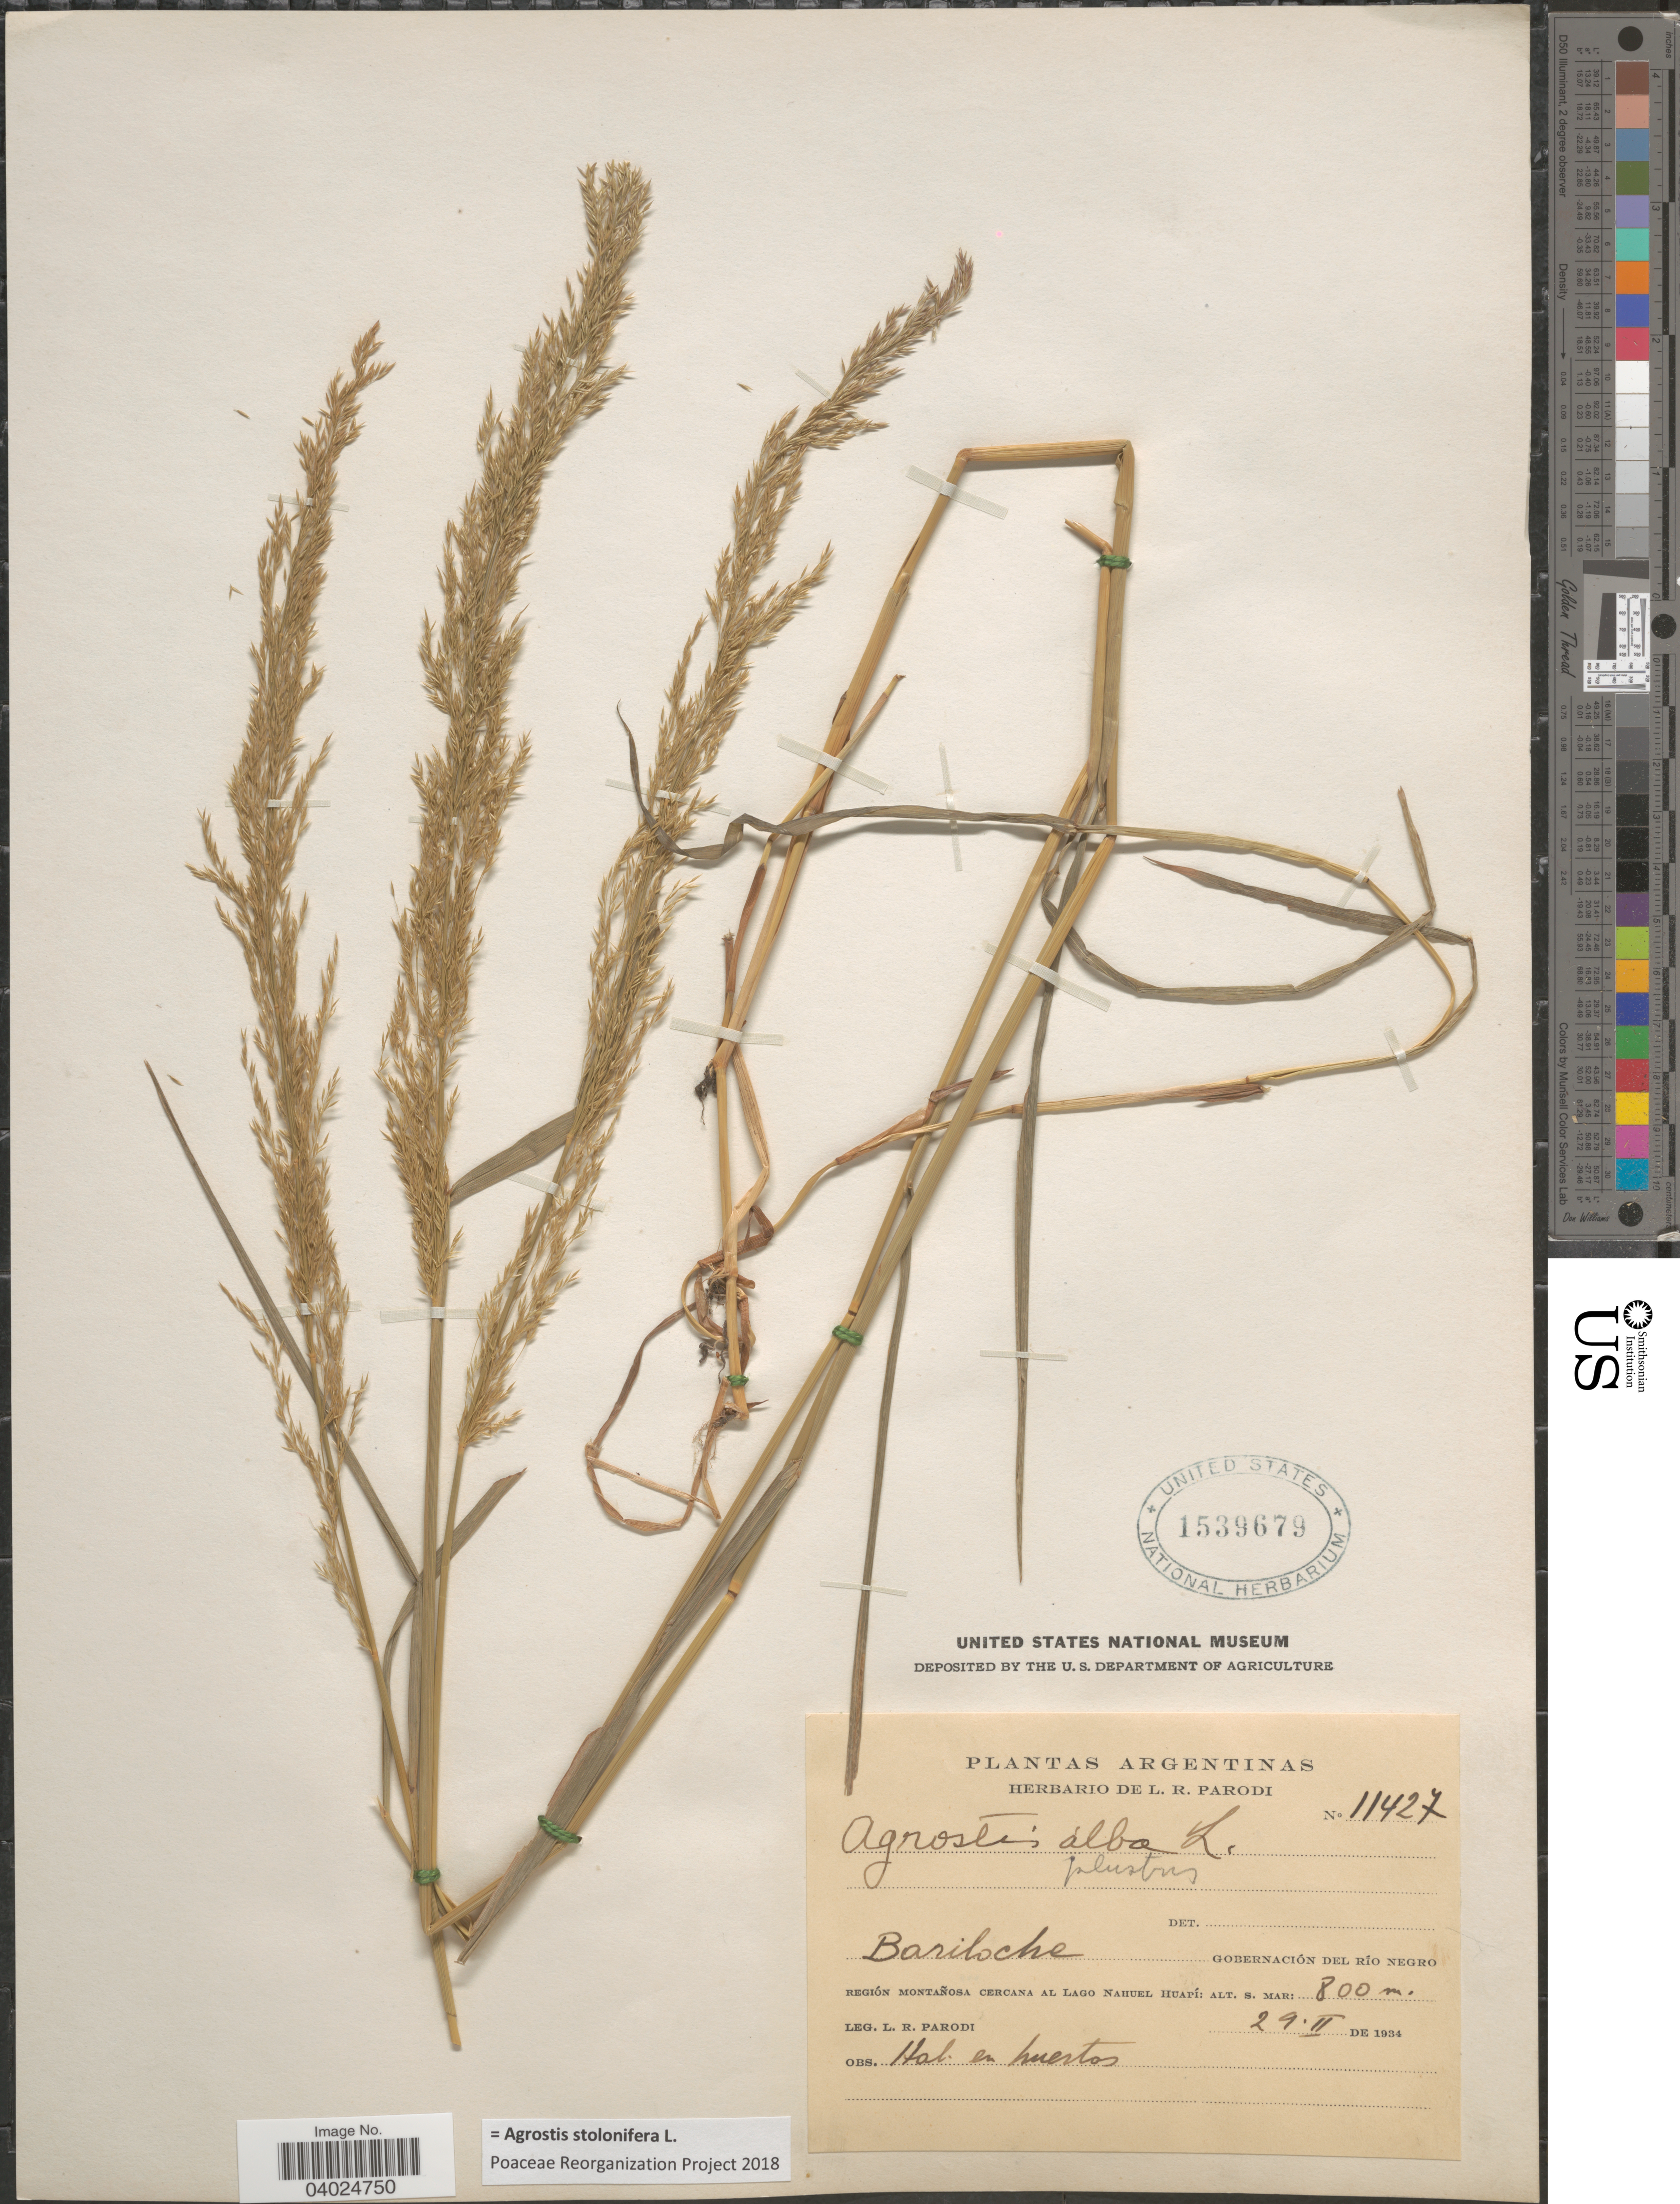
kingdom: Plantae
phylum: Tracheophyta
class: Liliopsida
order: Poales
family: Poaceae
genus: Agrostis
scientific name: Agrostis stolonifera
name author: L.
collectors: L. R. Parodi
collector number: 11427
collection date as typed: Transcribed d/m/y: 29/2/1934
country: Argentina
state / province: Rio Negro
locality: Bariloche. Gobernación del Río Negro. Región Montañosa cercana al Lago Nahuel Huapí.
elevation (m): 800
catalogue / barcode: US 1539679